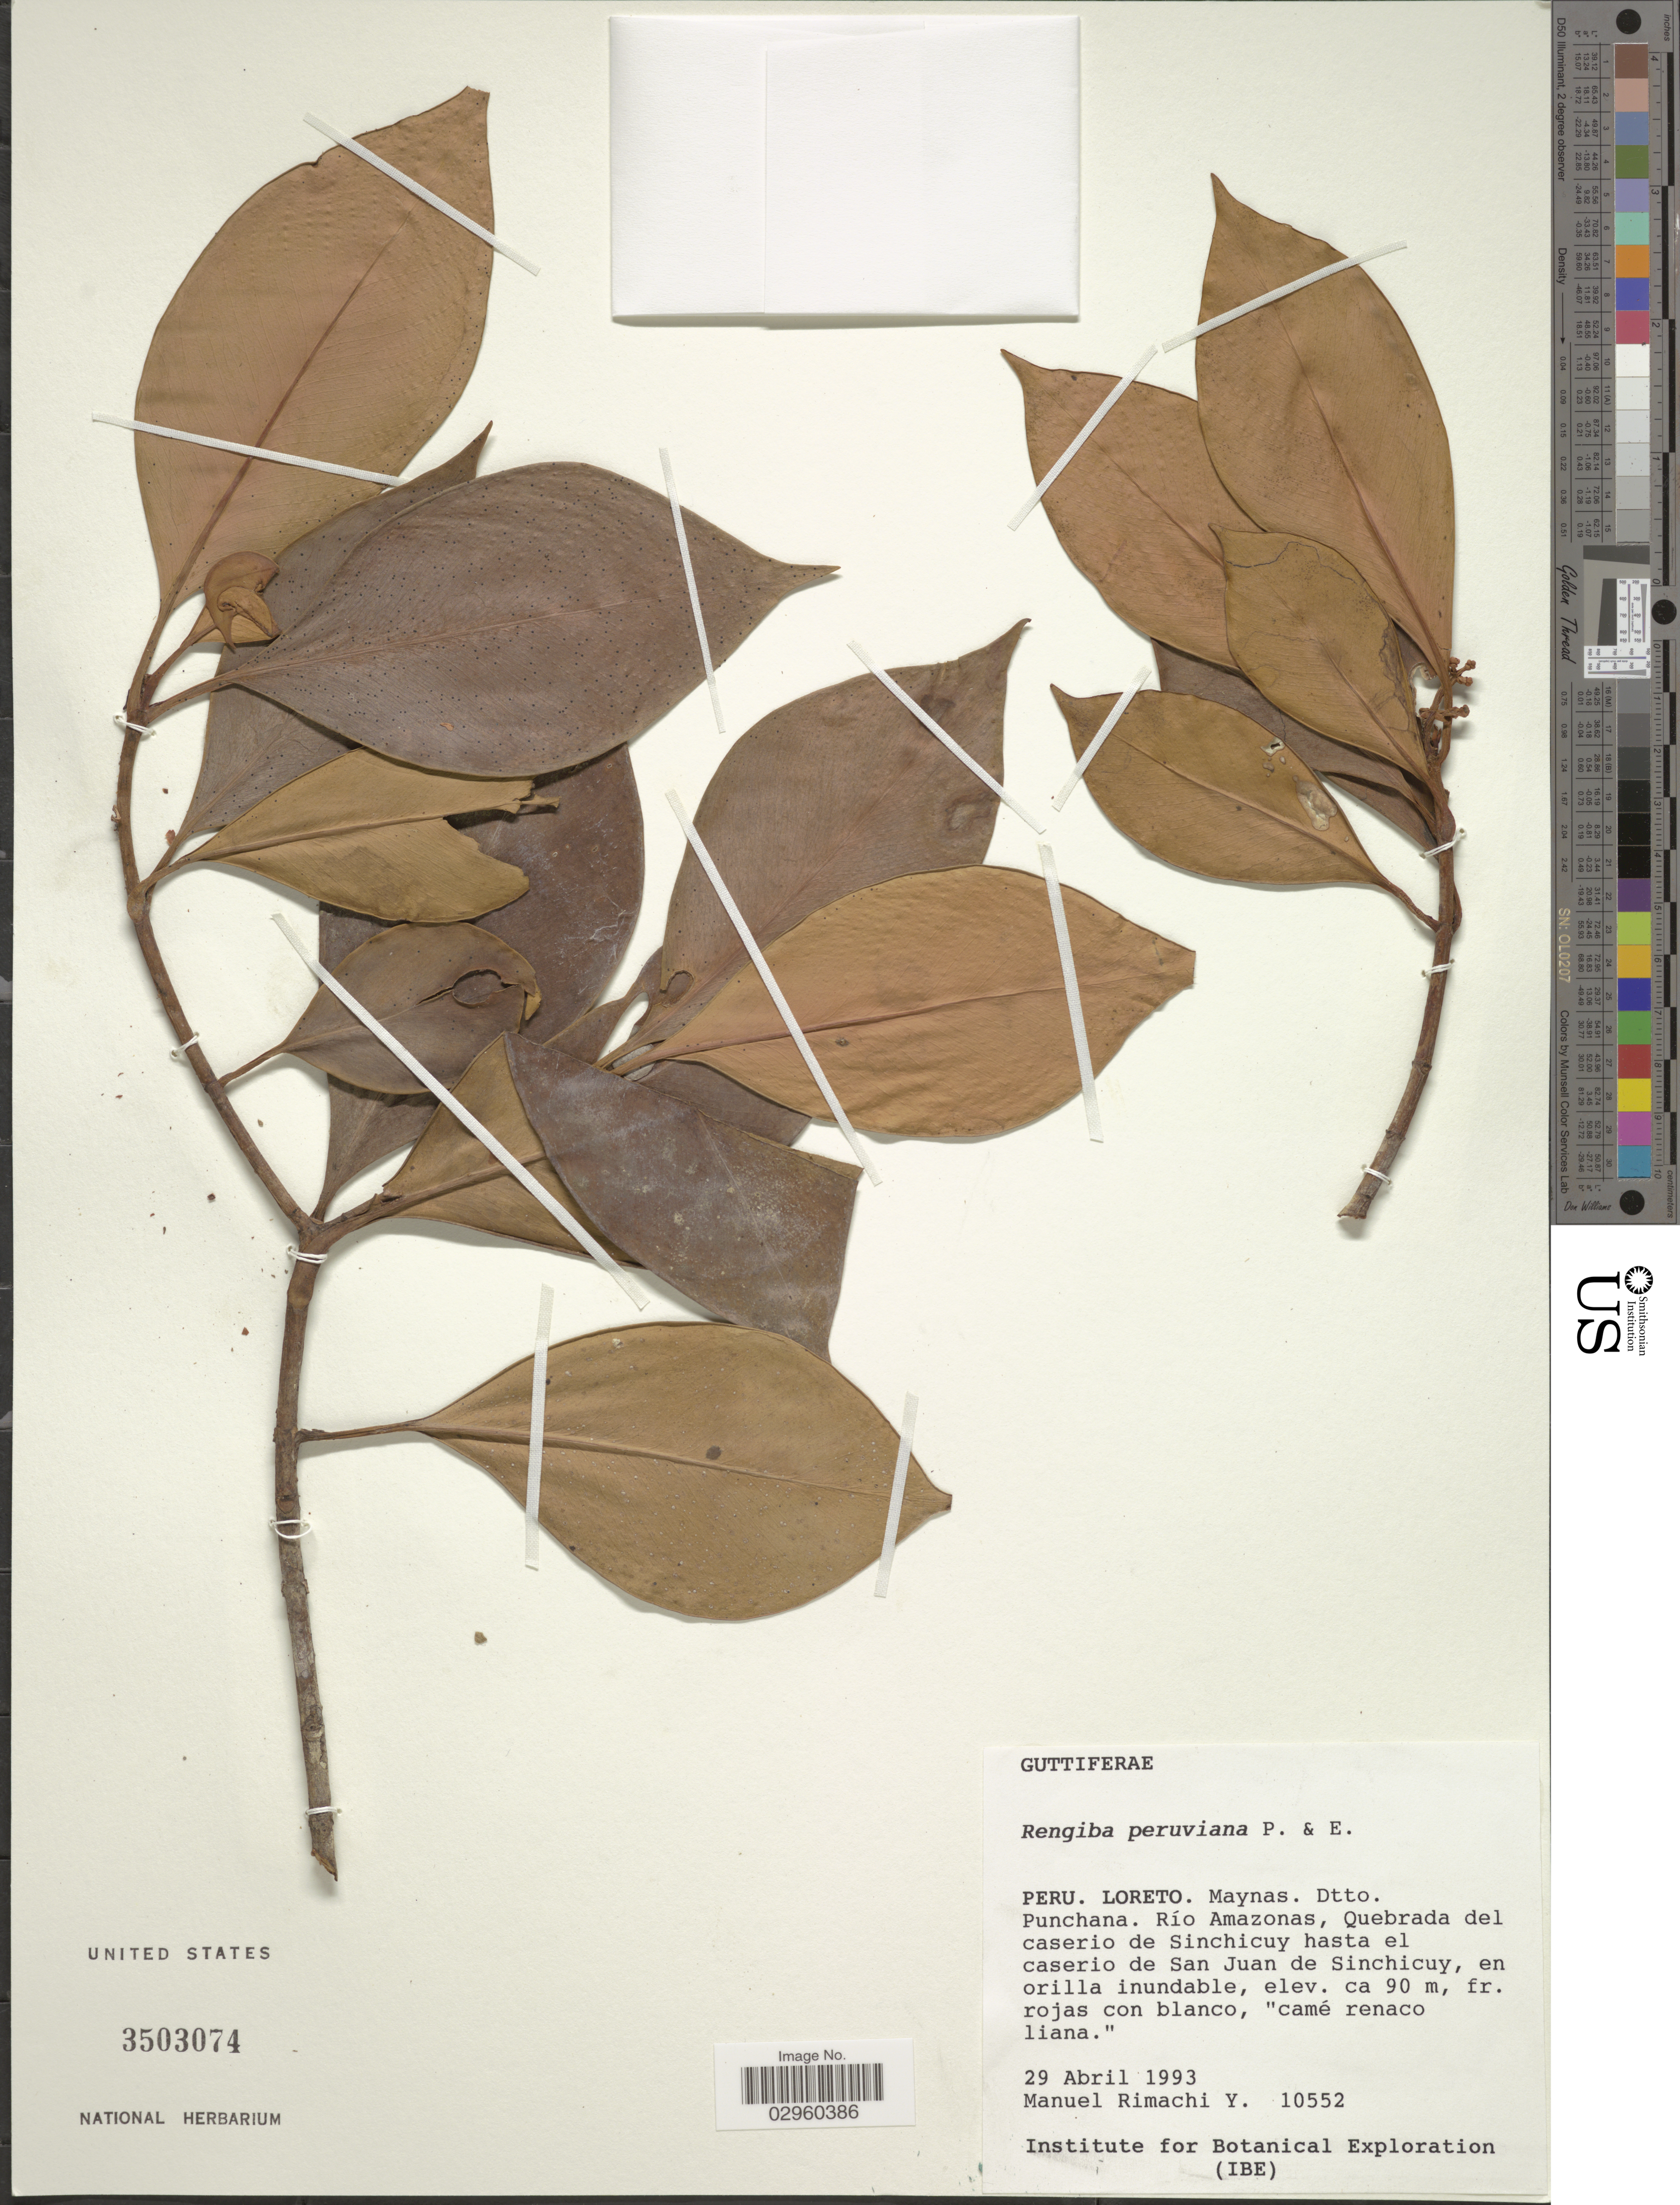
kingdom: Plantae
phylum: Tracheophyta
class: Magnoliopsida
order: Malpighiales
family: Clusiaceae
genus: Clusia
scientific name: Clusia hammeliana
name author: Pipoly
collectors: M. Rimachi Y.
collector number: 10552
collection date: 1993-04-29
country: Peru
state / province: Loreto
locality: Maynas. Dtto. Punchana. Río Amazonas, Quebrada del caserio de Sinchicuy hasta el caserio de San Juan de Sinchicuy, en orilla inundable.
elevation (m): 90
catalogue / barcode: US 3503074